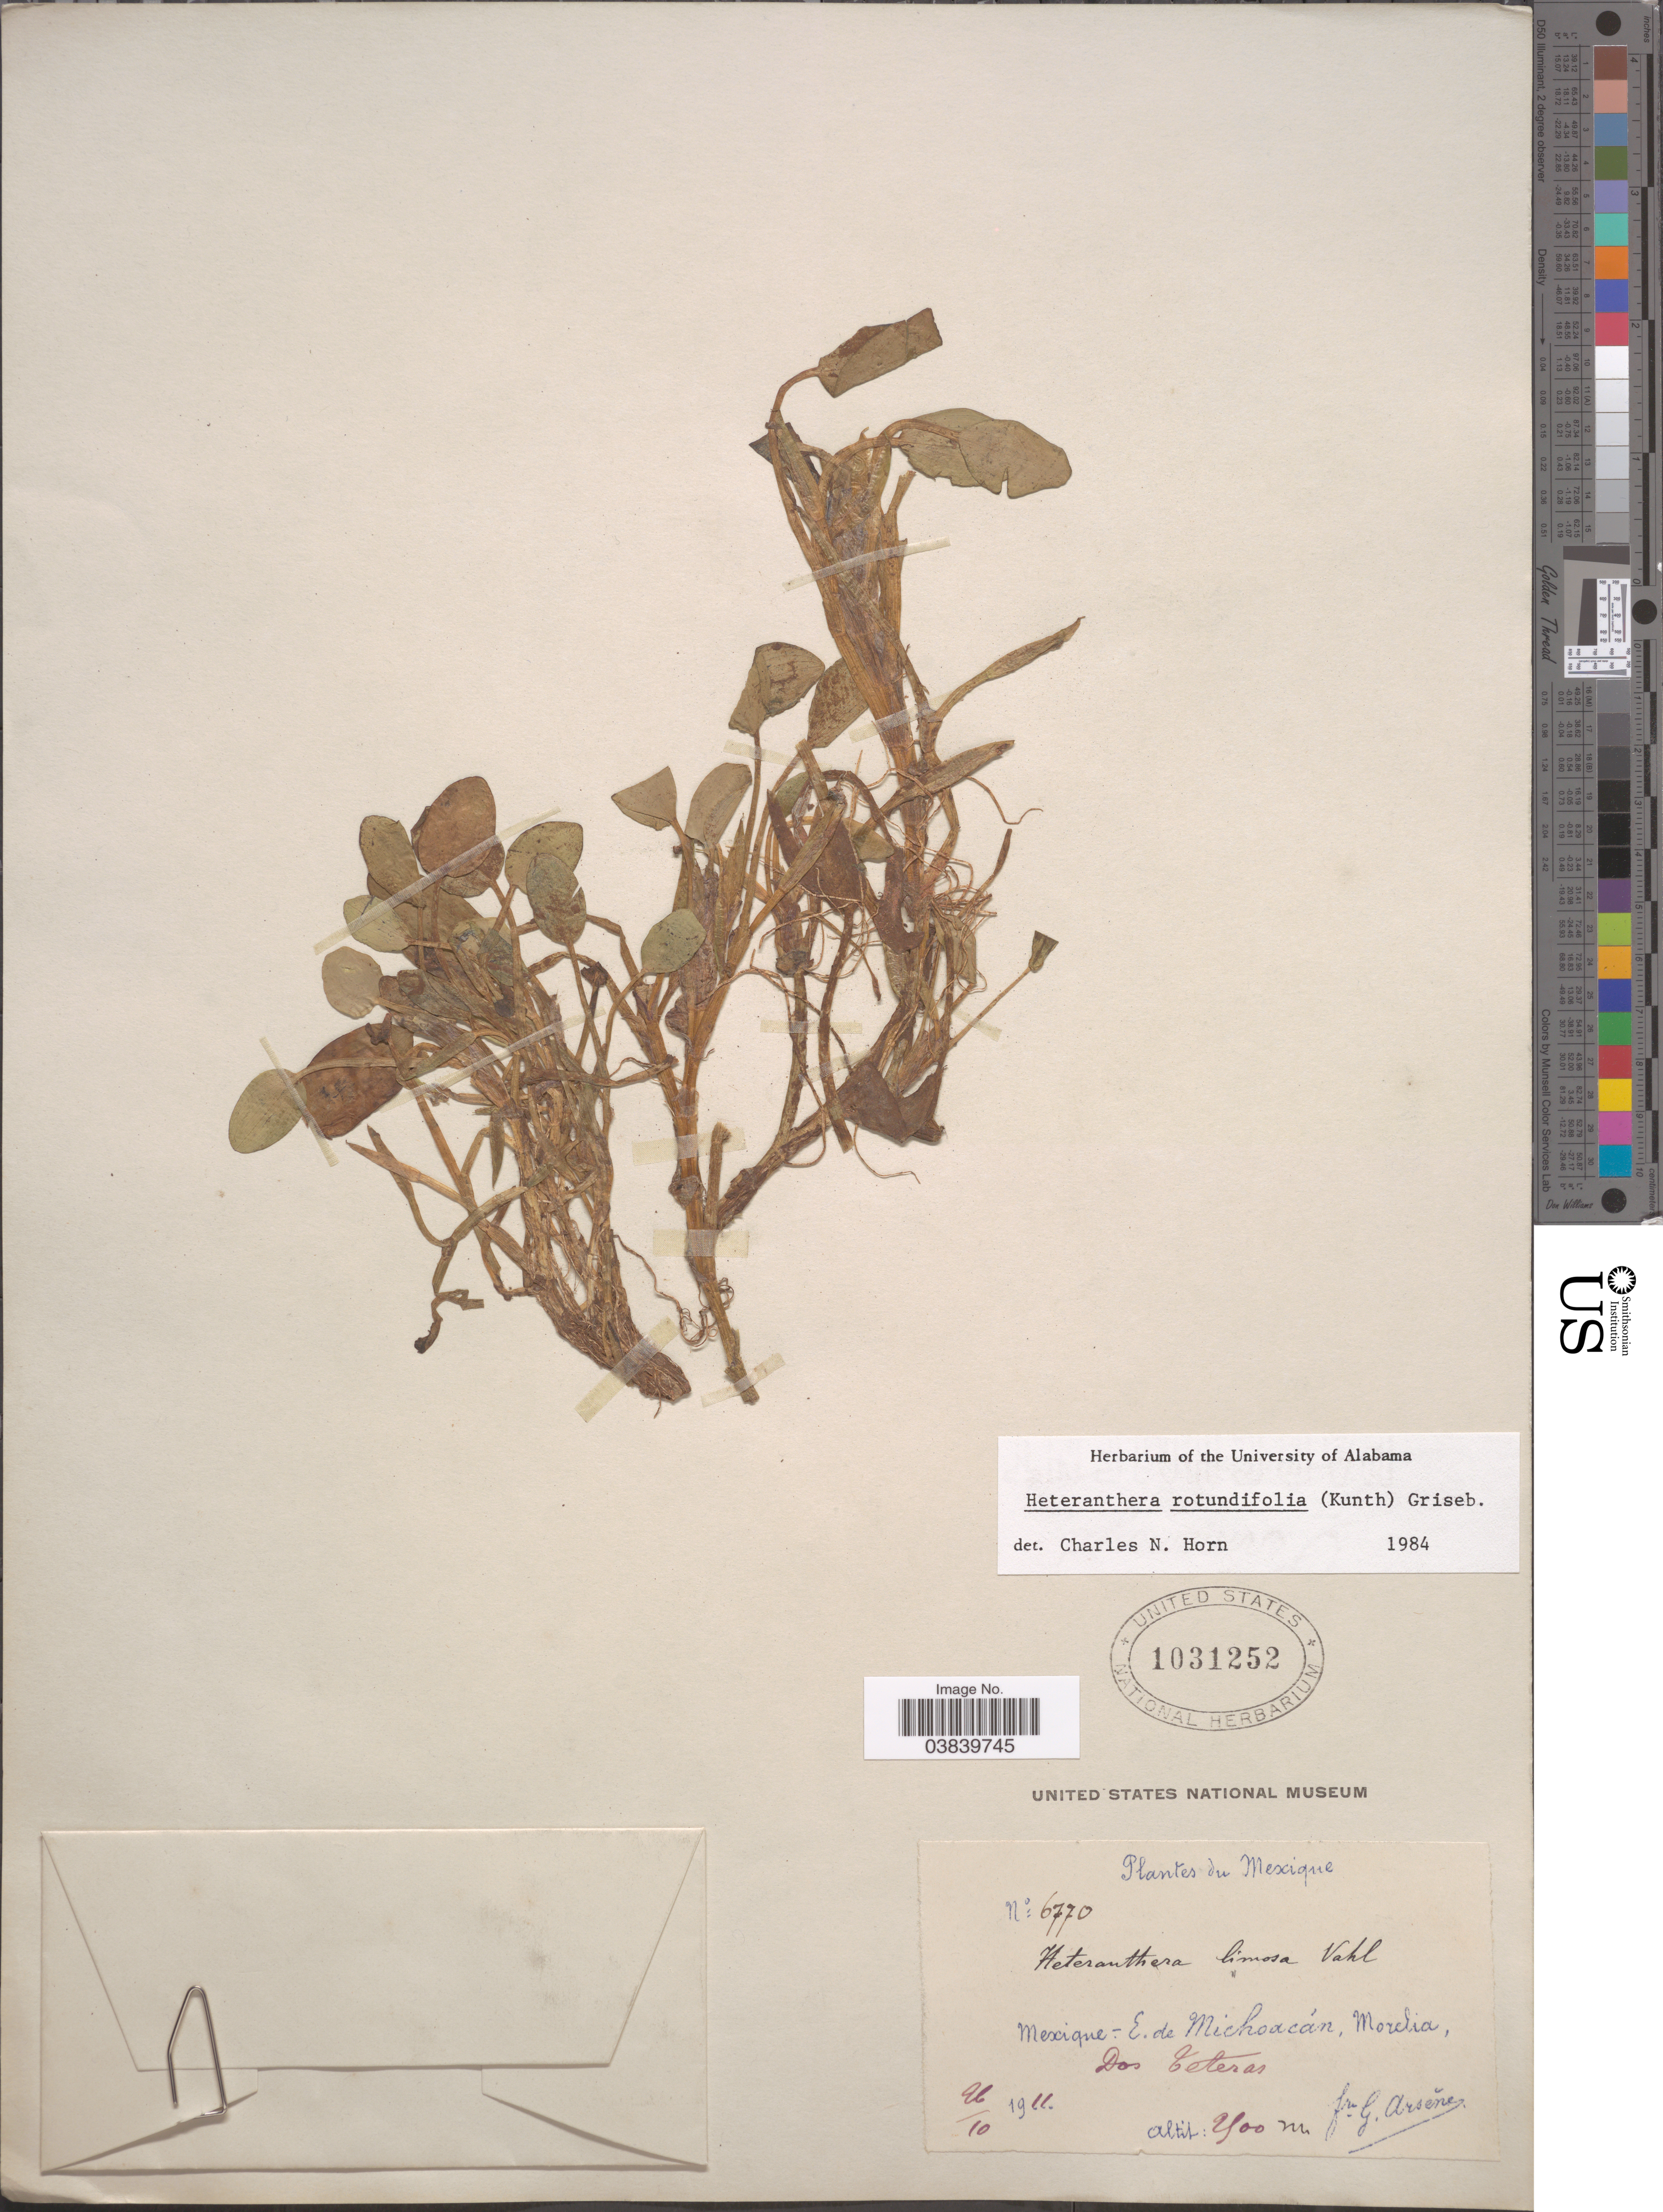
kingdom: Plantae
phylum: Tracheophyta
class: Liliopsida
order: Commelinales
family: Pontederiaceae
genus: Heteranthera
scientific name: Heteranthera rotundifolia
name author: (Kunth) Griseb.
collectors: Bro. G. Arsène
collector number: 6770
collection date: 1966-10-26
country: Mexico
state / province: Michoacán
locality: Mexique. - E. de Michoacán, Morelia, Dos Teteras.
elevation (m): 2500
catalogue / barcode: US 1031252